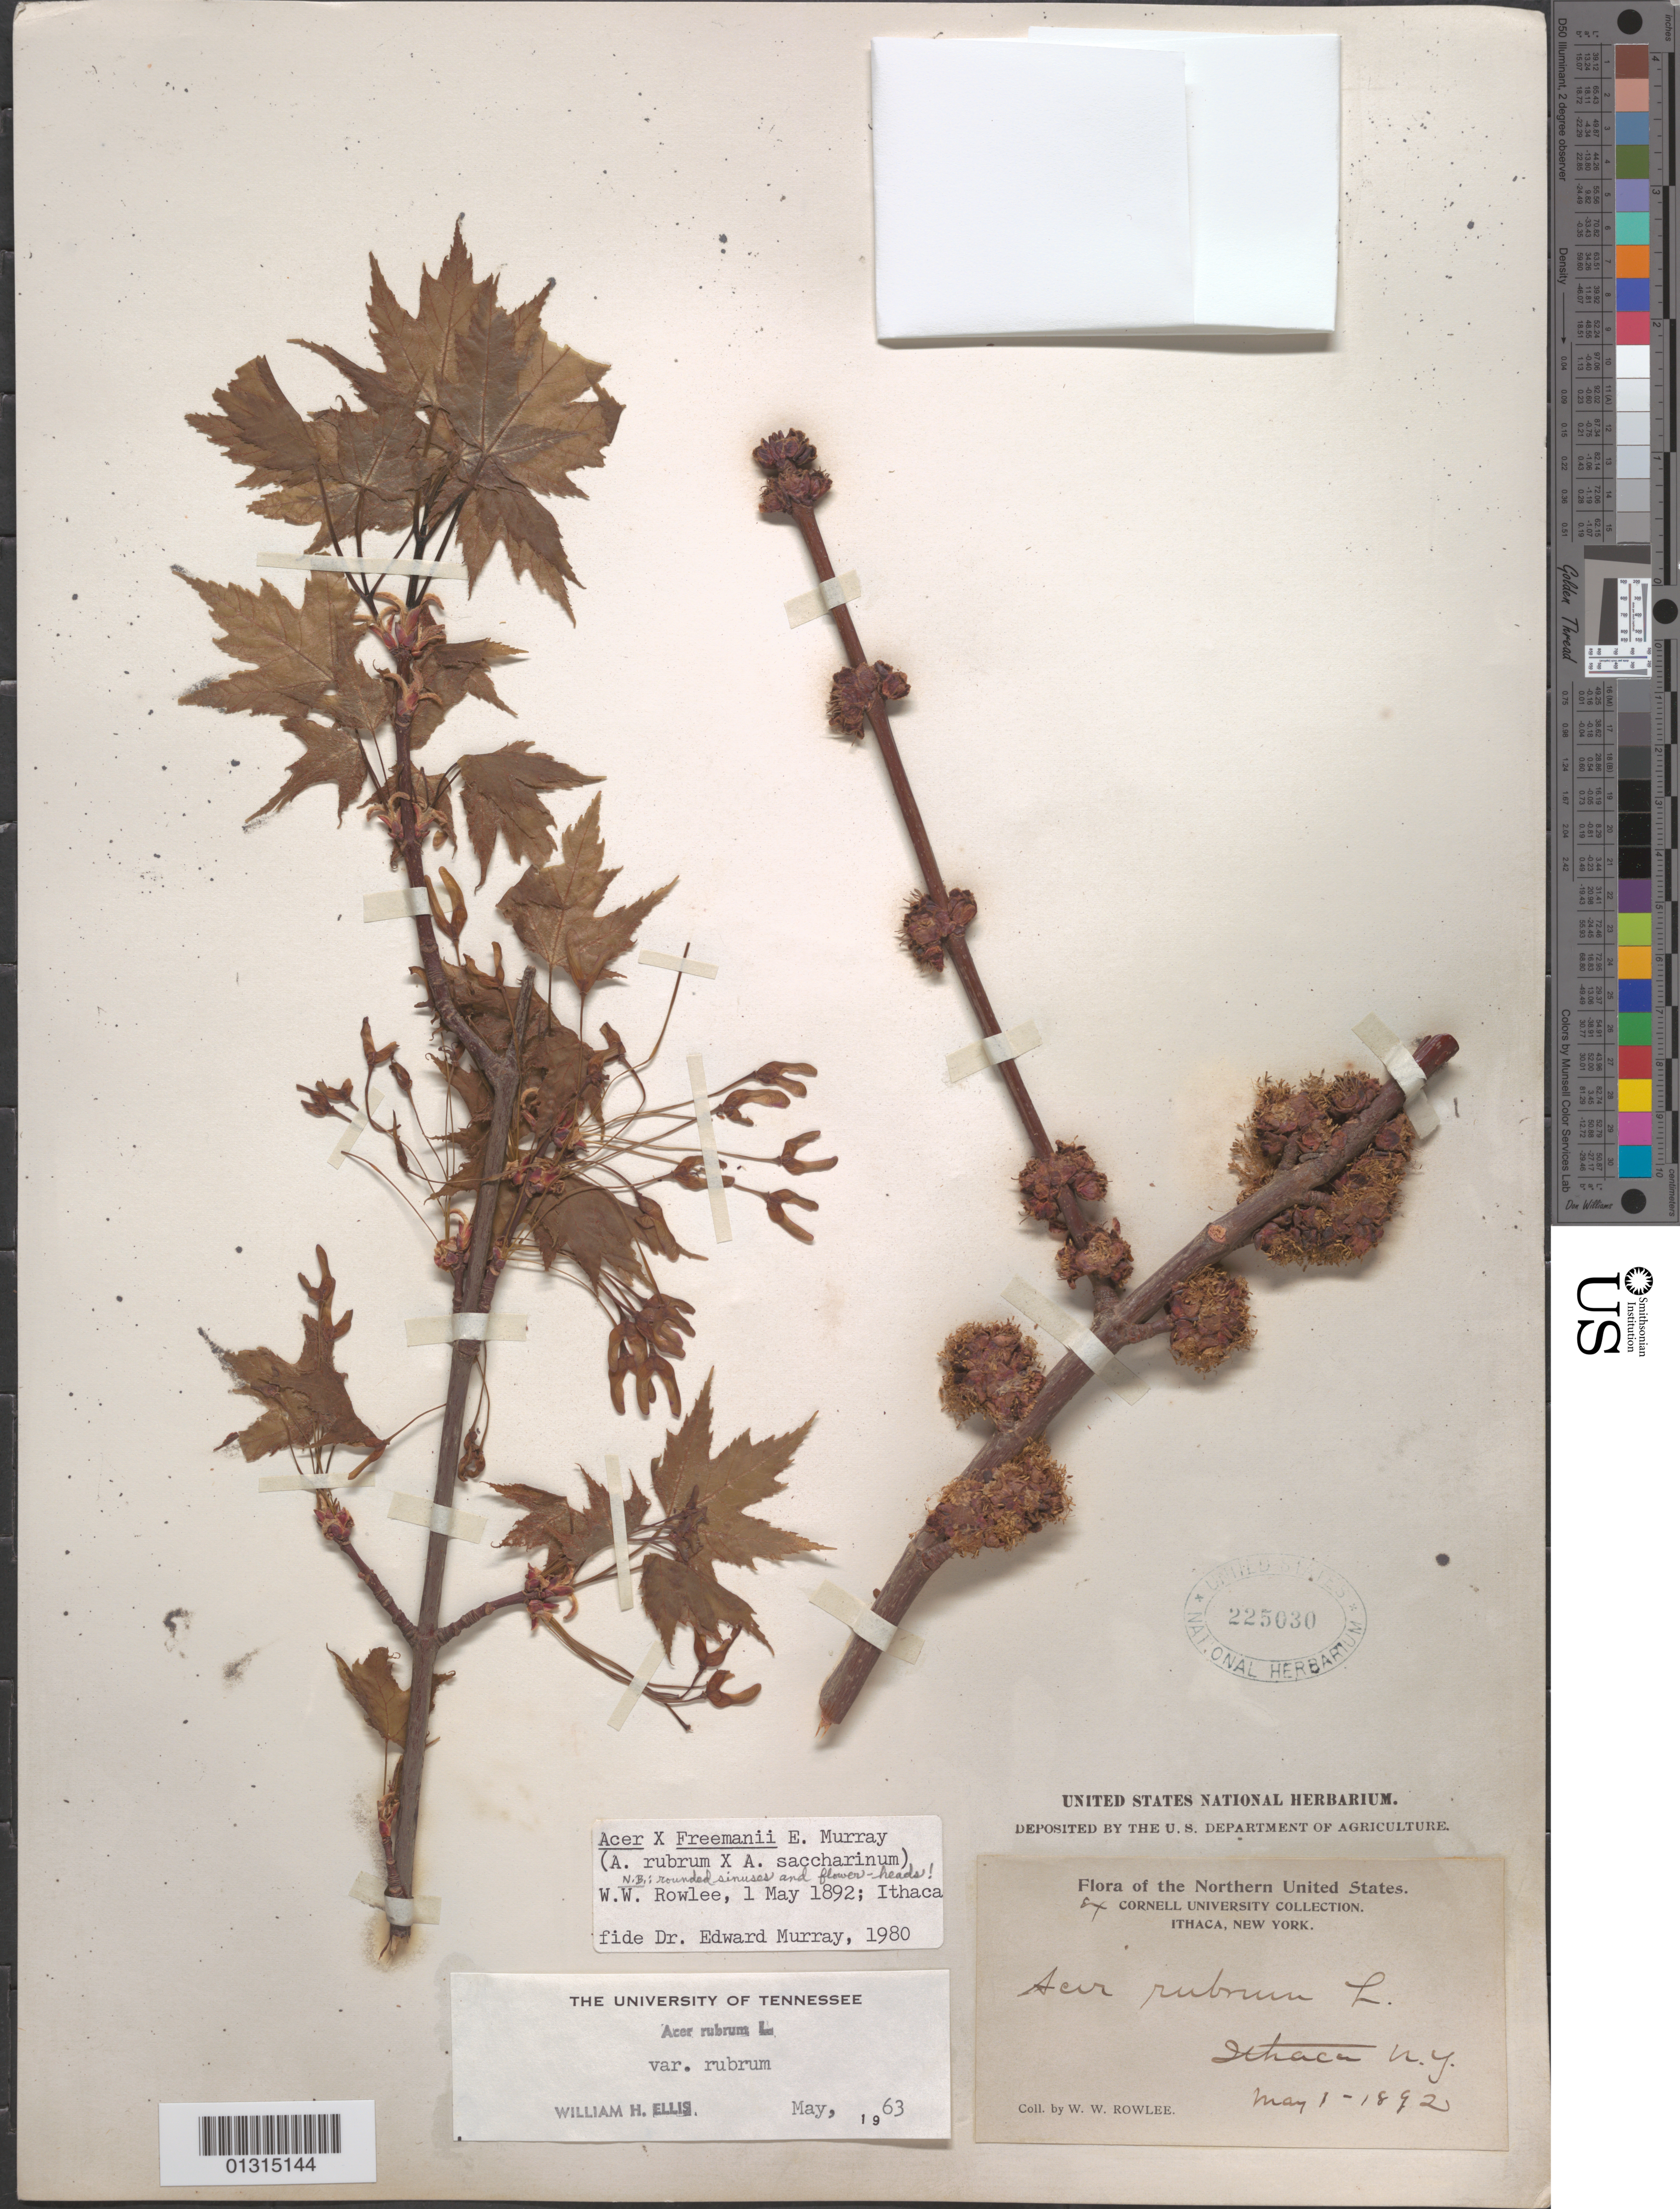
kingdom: Plantae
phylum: Tracheophyta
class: Magnoliopsida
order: Sapindales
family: Sapindaceae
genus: Acer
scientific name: Acer rubrum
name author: L.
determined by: Ellis, W. H.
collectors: W. W. Rowlee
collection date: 1892-05-01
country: United States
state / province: New York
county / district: Tompkins County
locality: Ithaca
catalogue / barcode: US 225030